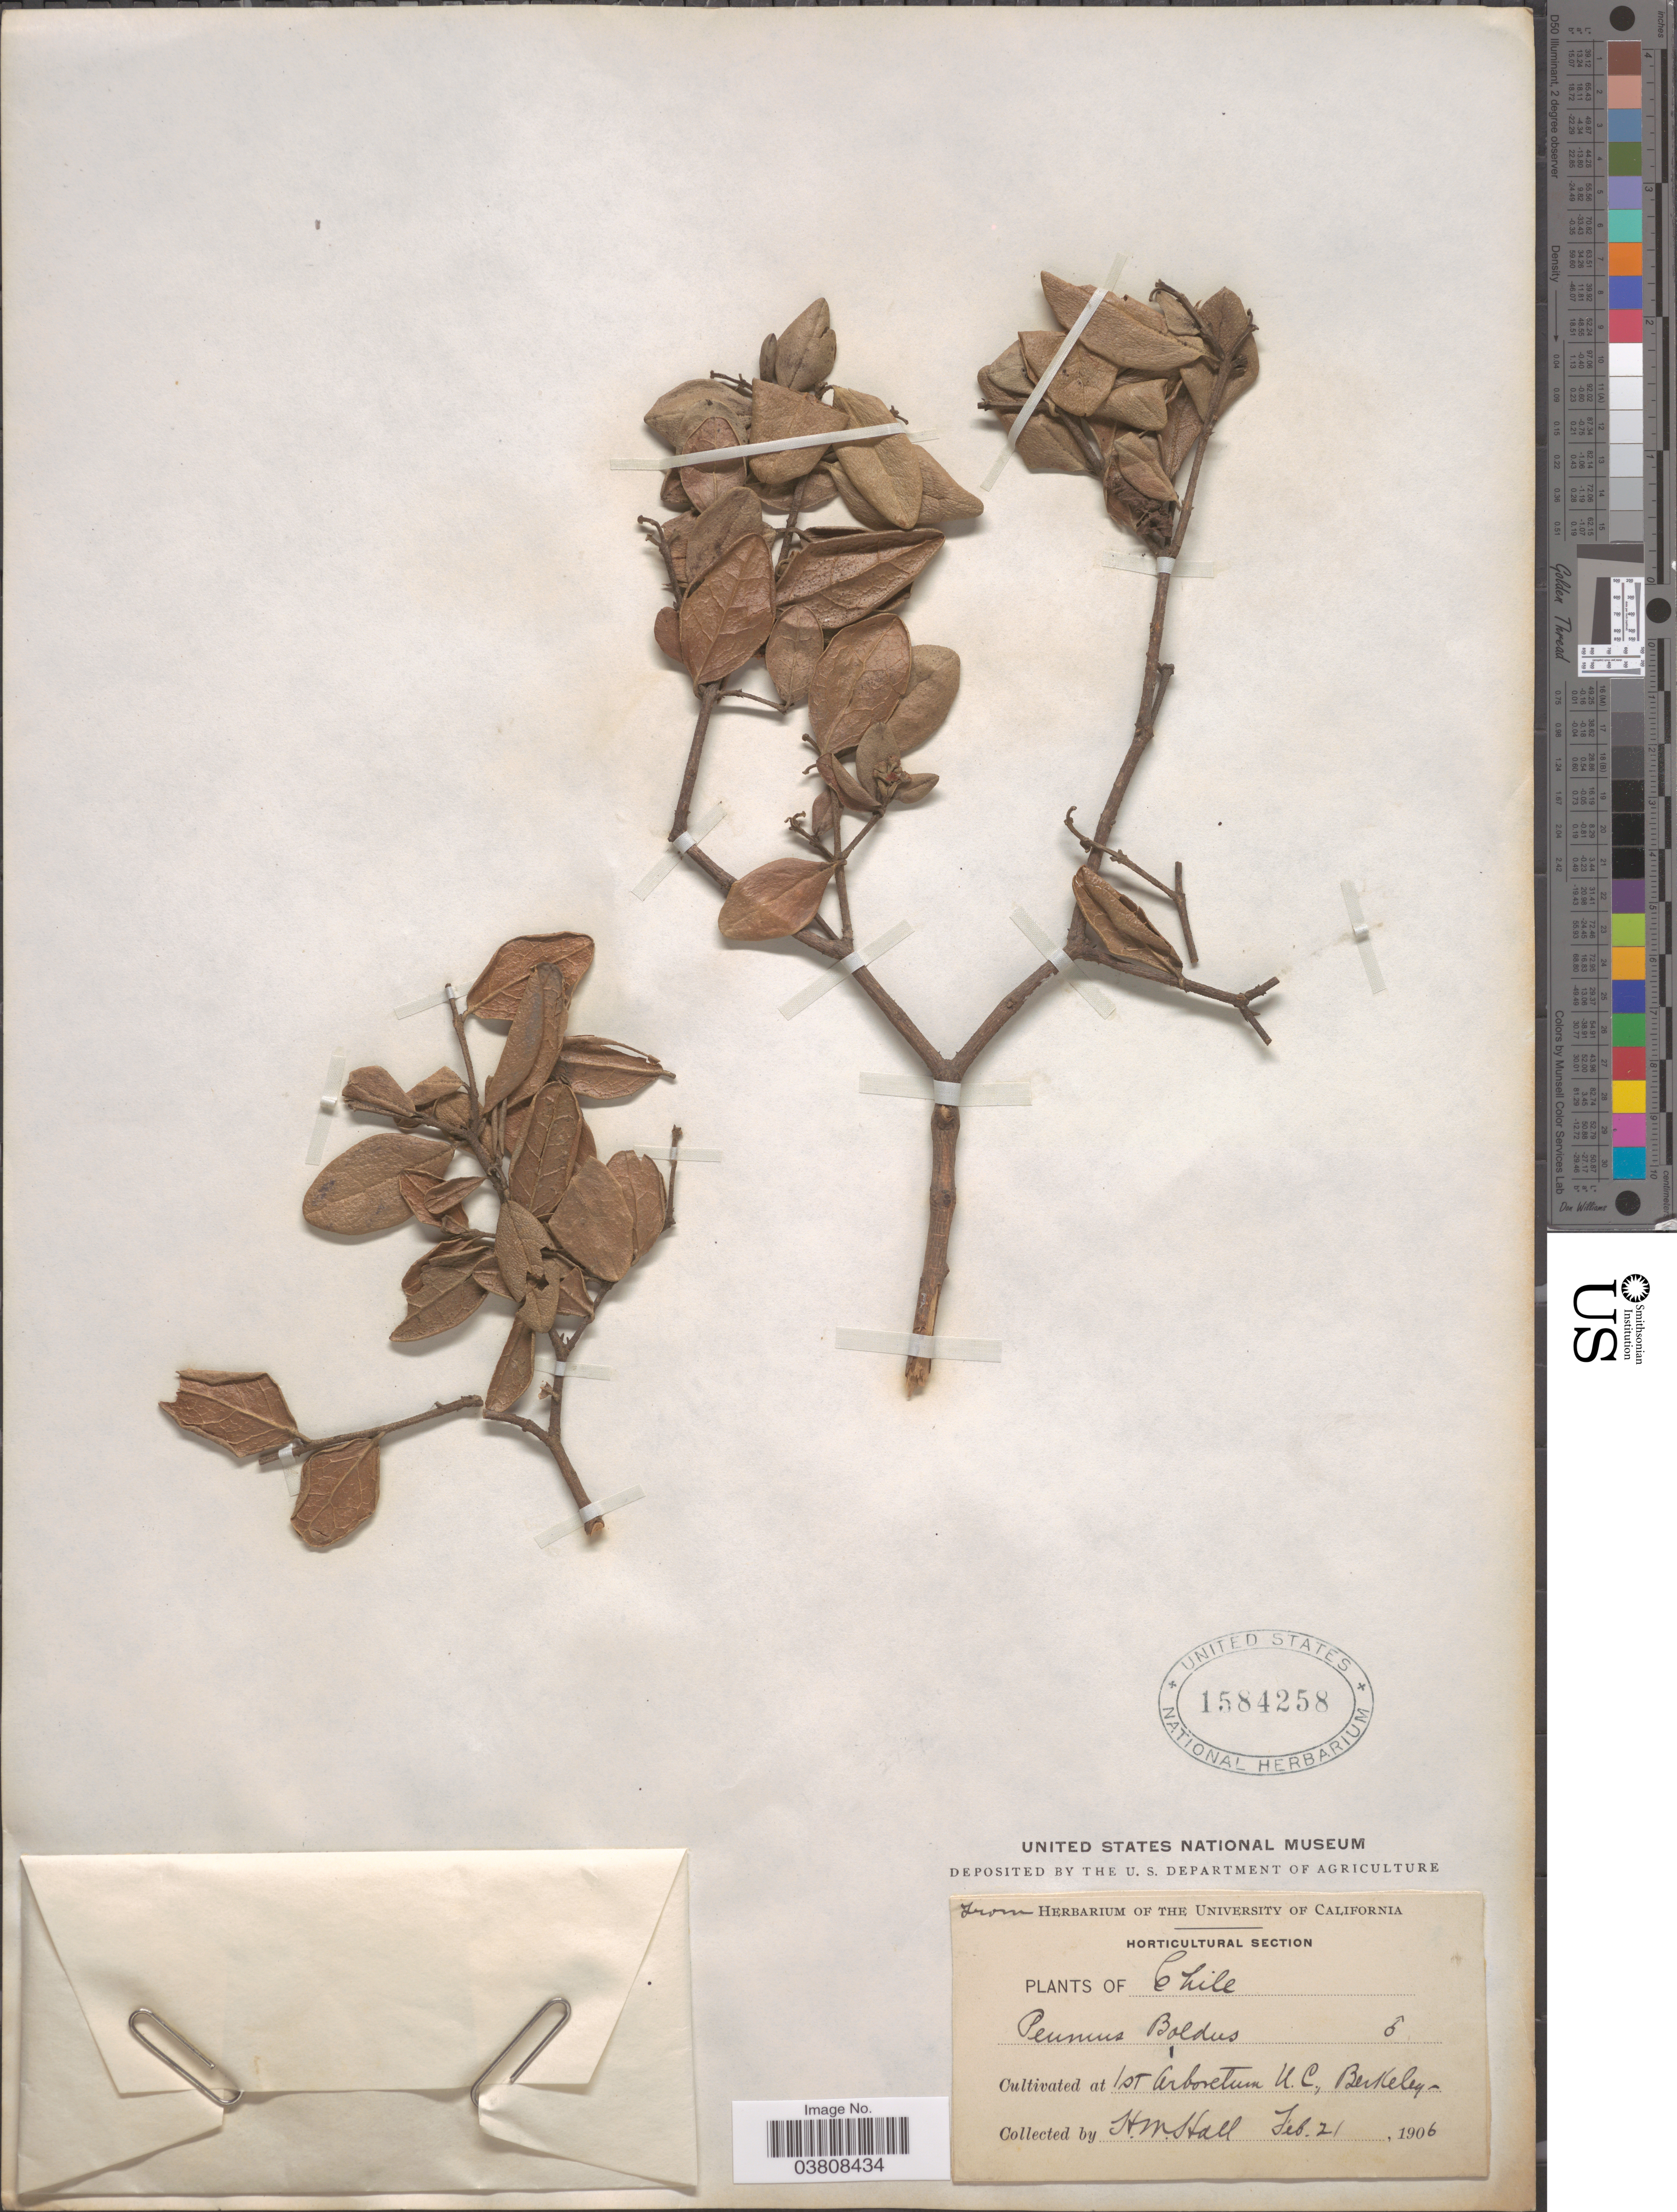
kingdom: Plantae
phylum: Tracheophyta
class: Magnoliopsida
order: Laurales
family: Monimiaceae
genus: Peumus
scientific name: Peumus boldus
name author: Molina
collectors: H. M. Hall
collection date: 1906-02-21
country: Chile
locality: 1st Arboretum N. C., Berkeley.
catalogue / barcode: US 1584258